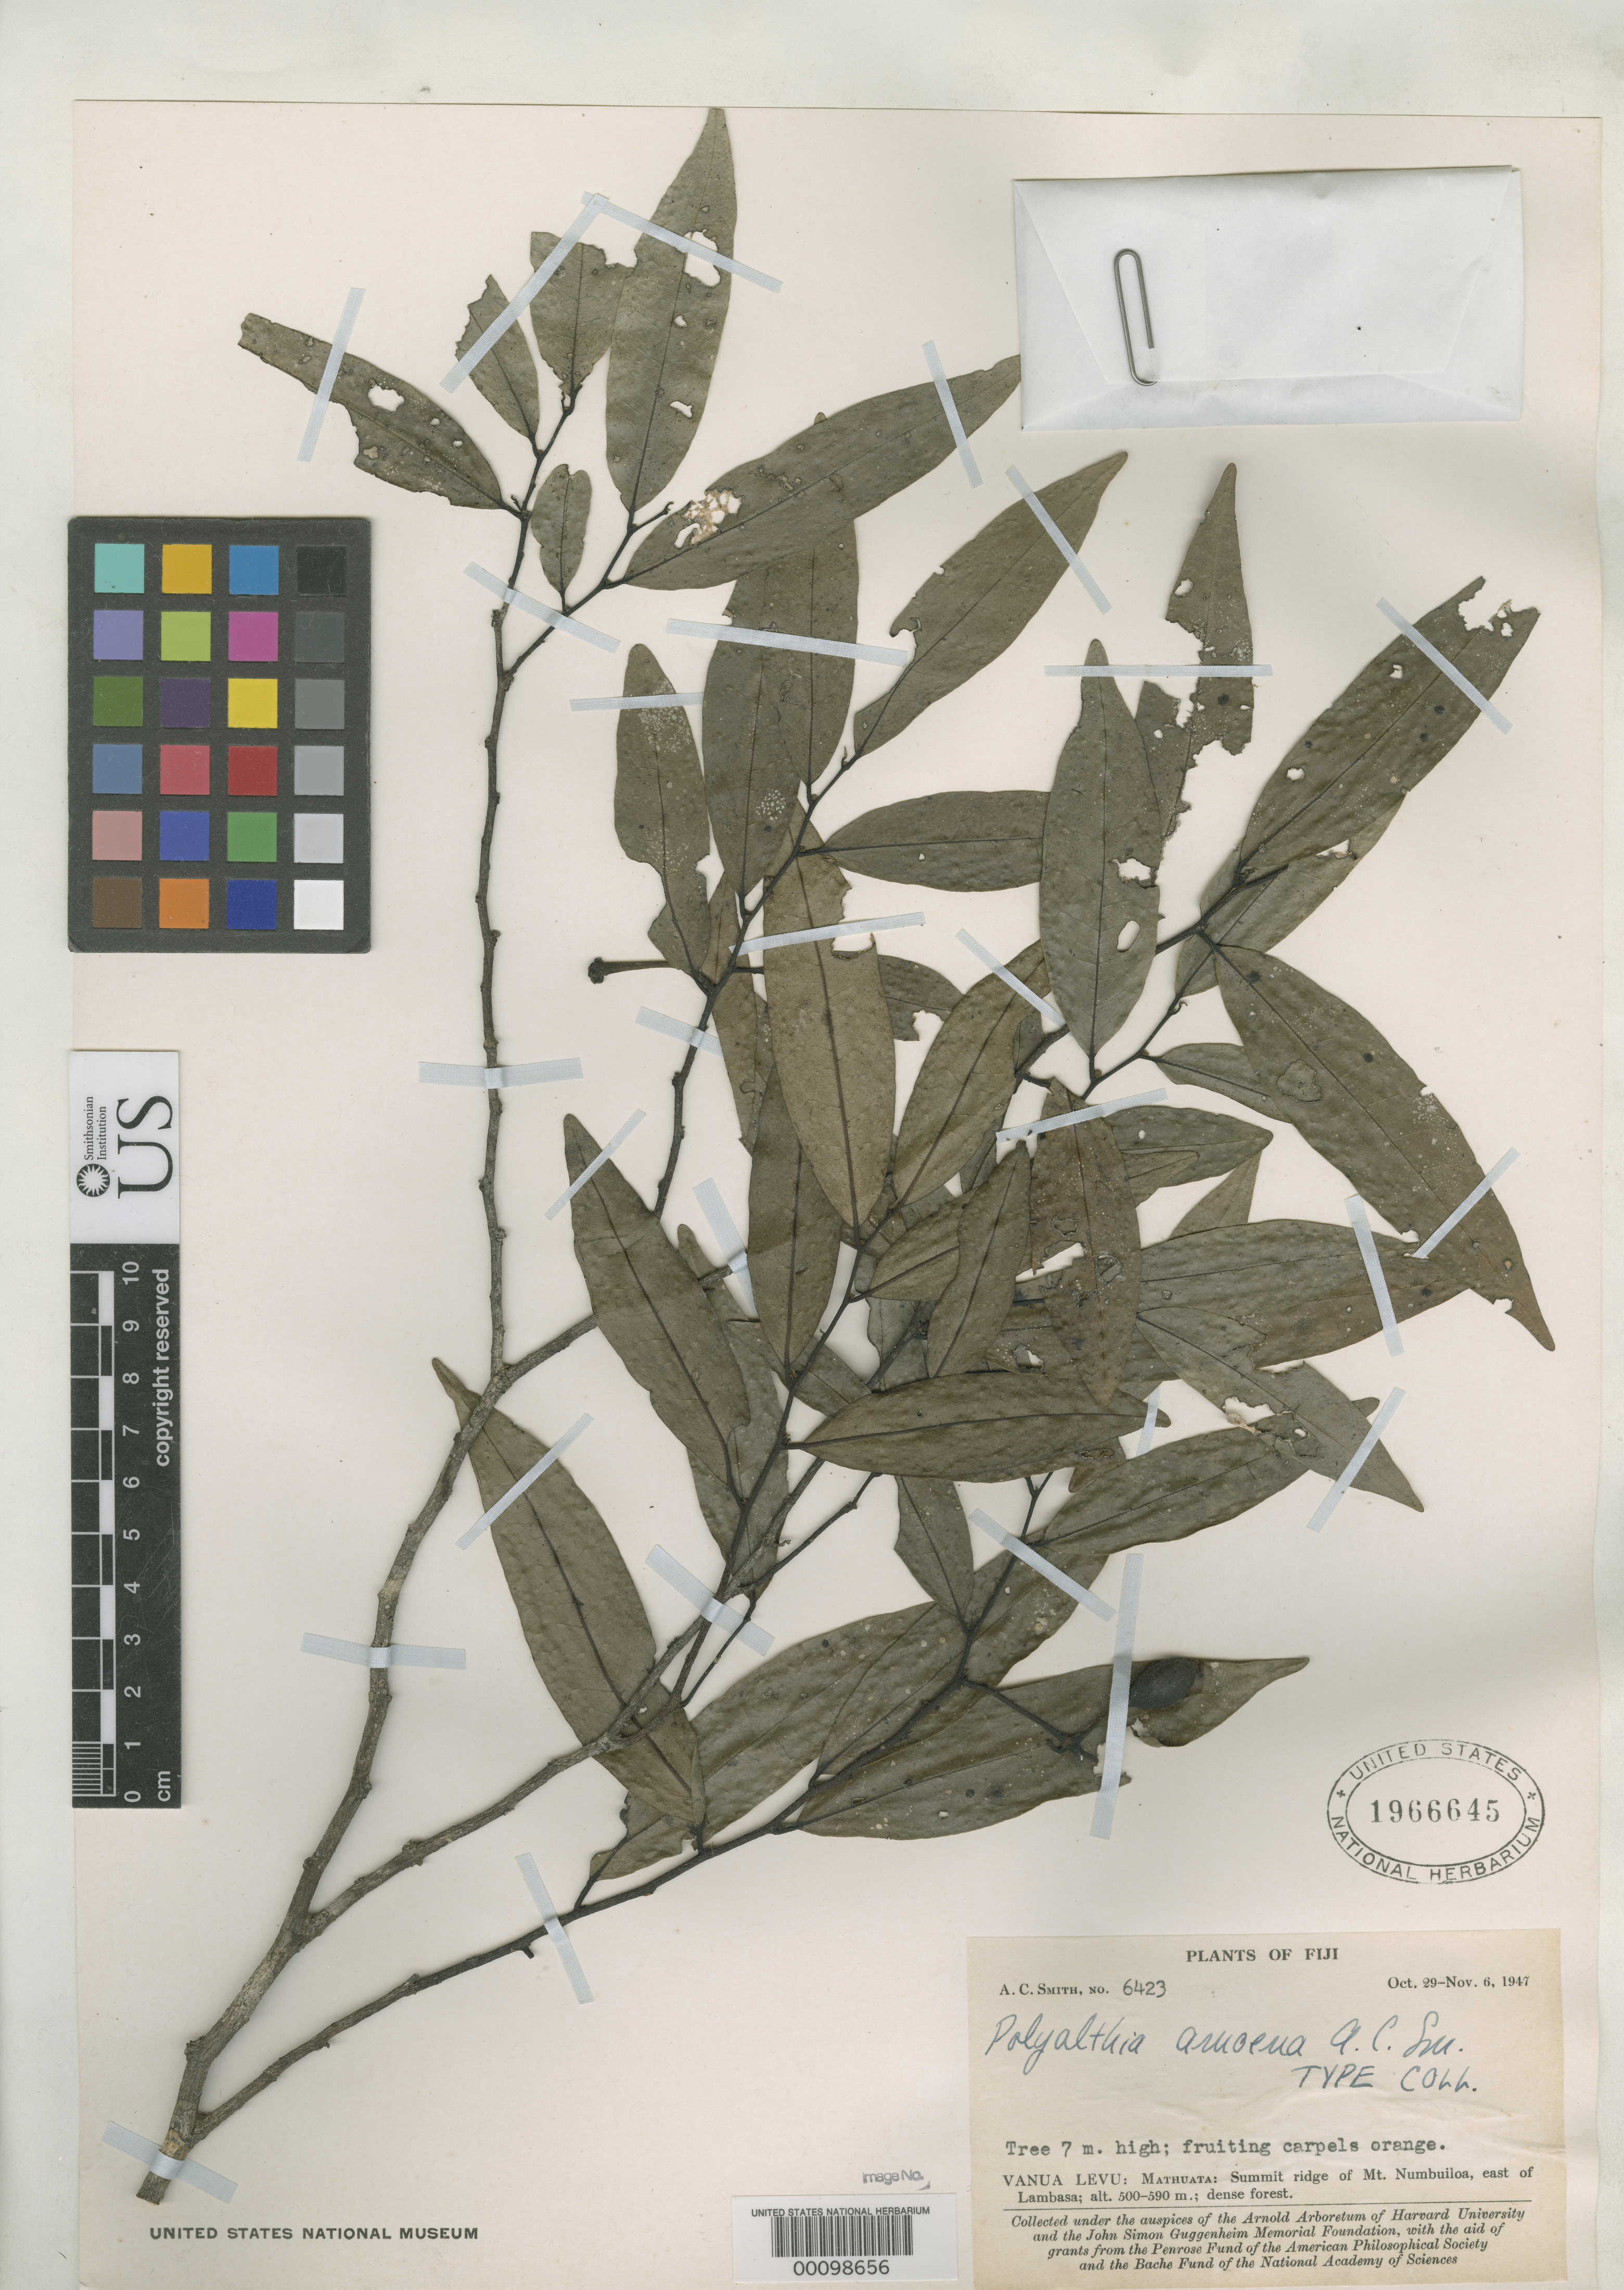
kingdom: Plantae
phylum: Tracheophyta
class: Magnoliopsida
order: Magnoliales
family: Annonaceae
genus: Polyalthia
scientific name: Polyalthia amoena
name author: A.C. Sm.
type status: Isotype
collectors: A. C. Smith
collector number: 6423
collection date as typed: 29 Oct 1947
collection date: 1947-10-29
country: Fiji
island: Macuata-i-wai [Mathuata-i-wai]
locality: Summit ridge of Mt. Numbuiloa, E of Lambusa.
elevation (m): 500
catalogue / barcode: US 1966645